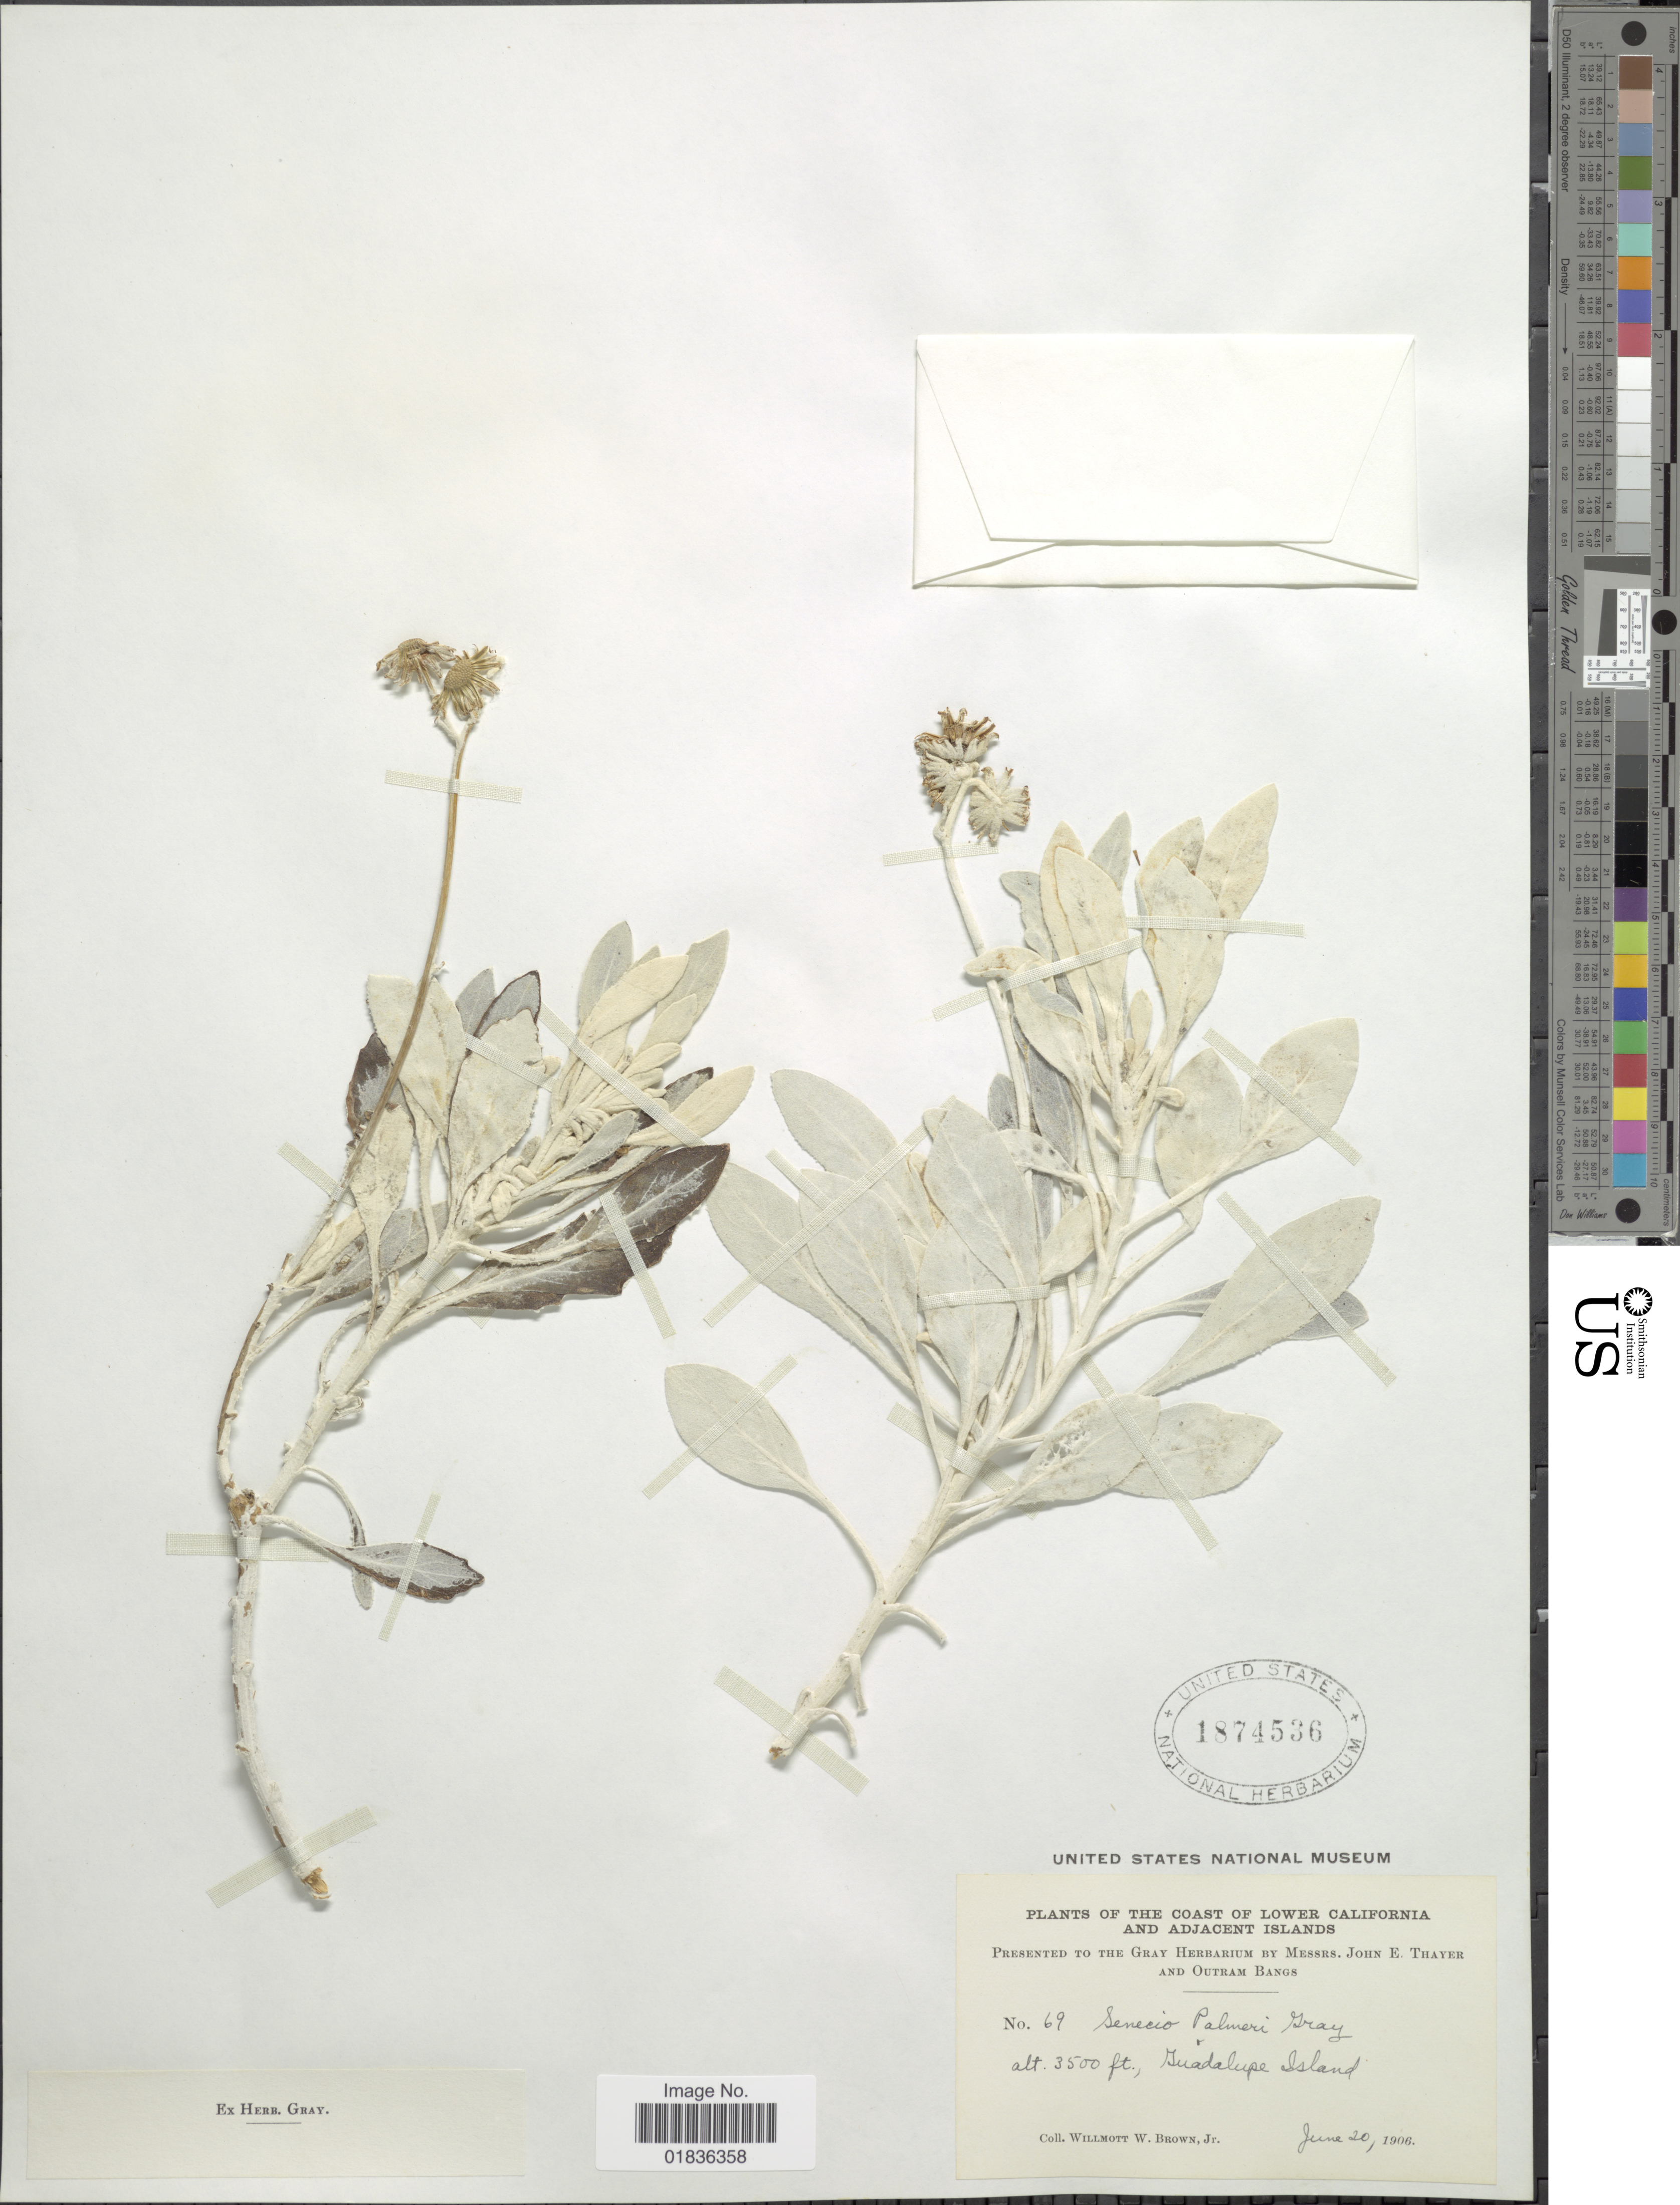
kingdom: Plantae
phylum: Tracheophyta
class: Magnoliopsida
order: Asterales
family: Asteraceae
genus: Senecio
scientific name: Senecio palmeri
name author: A. Gray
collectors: W. W. Brown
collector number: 69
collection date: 1906-06-20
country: Mexico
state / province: Baja California Norte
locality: The coast of Lower California and adjacent Islands, Guadalupe Island.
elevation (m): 1067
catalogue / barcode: US 1874536